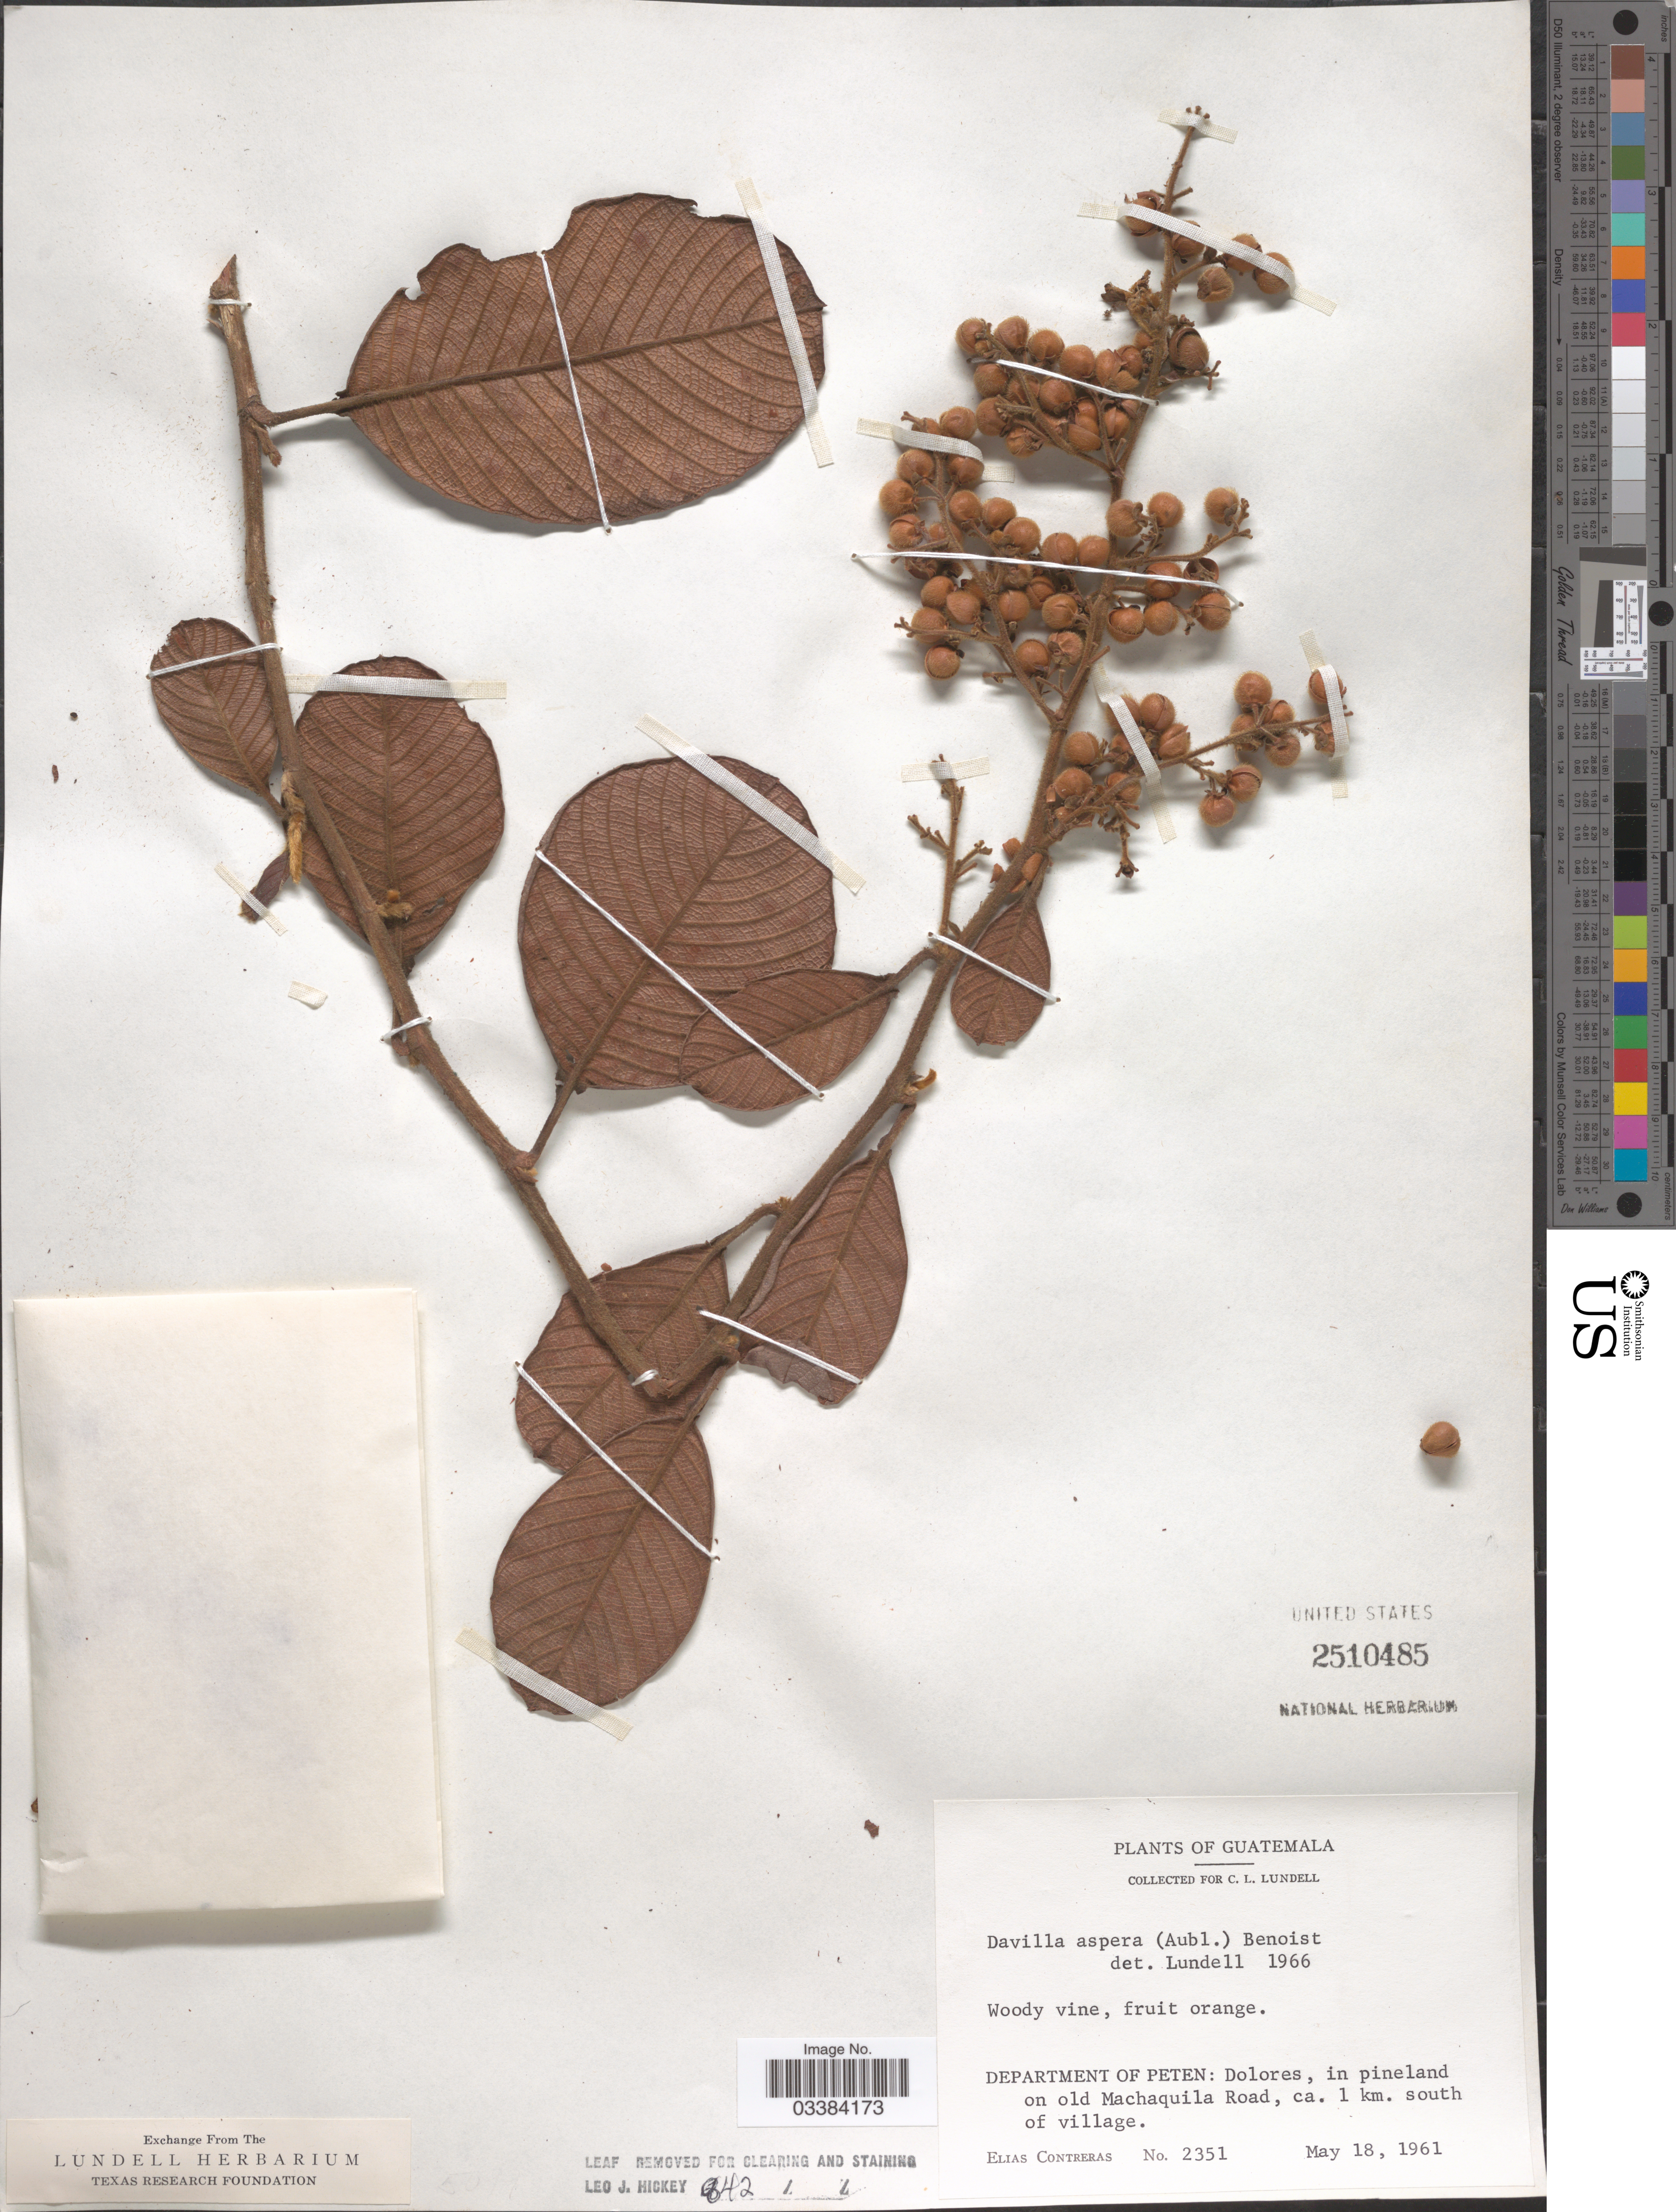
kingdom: Plantae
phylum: Tracheophyta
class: Magnoliopsida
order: Dilleniales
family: Dilleniaceae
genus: Davilla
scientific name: Davilla kunthii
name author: A. St.-Hil.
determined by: Todzia, C. A., (TEX), University of Texas Austin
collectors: E. Contreras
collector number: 2351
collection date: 1961-05-18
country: Guatemala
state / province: El Petén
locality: Department of Peten: Dolores, in pineland on old Machaquila Road, ca. 1 km. south of village.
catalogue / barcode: US 2510485